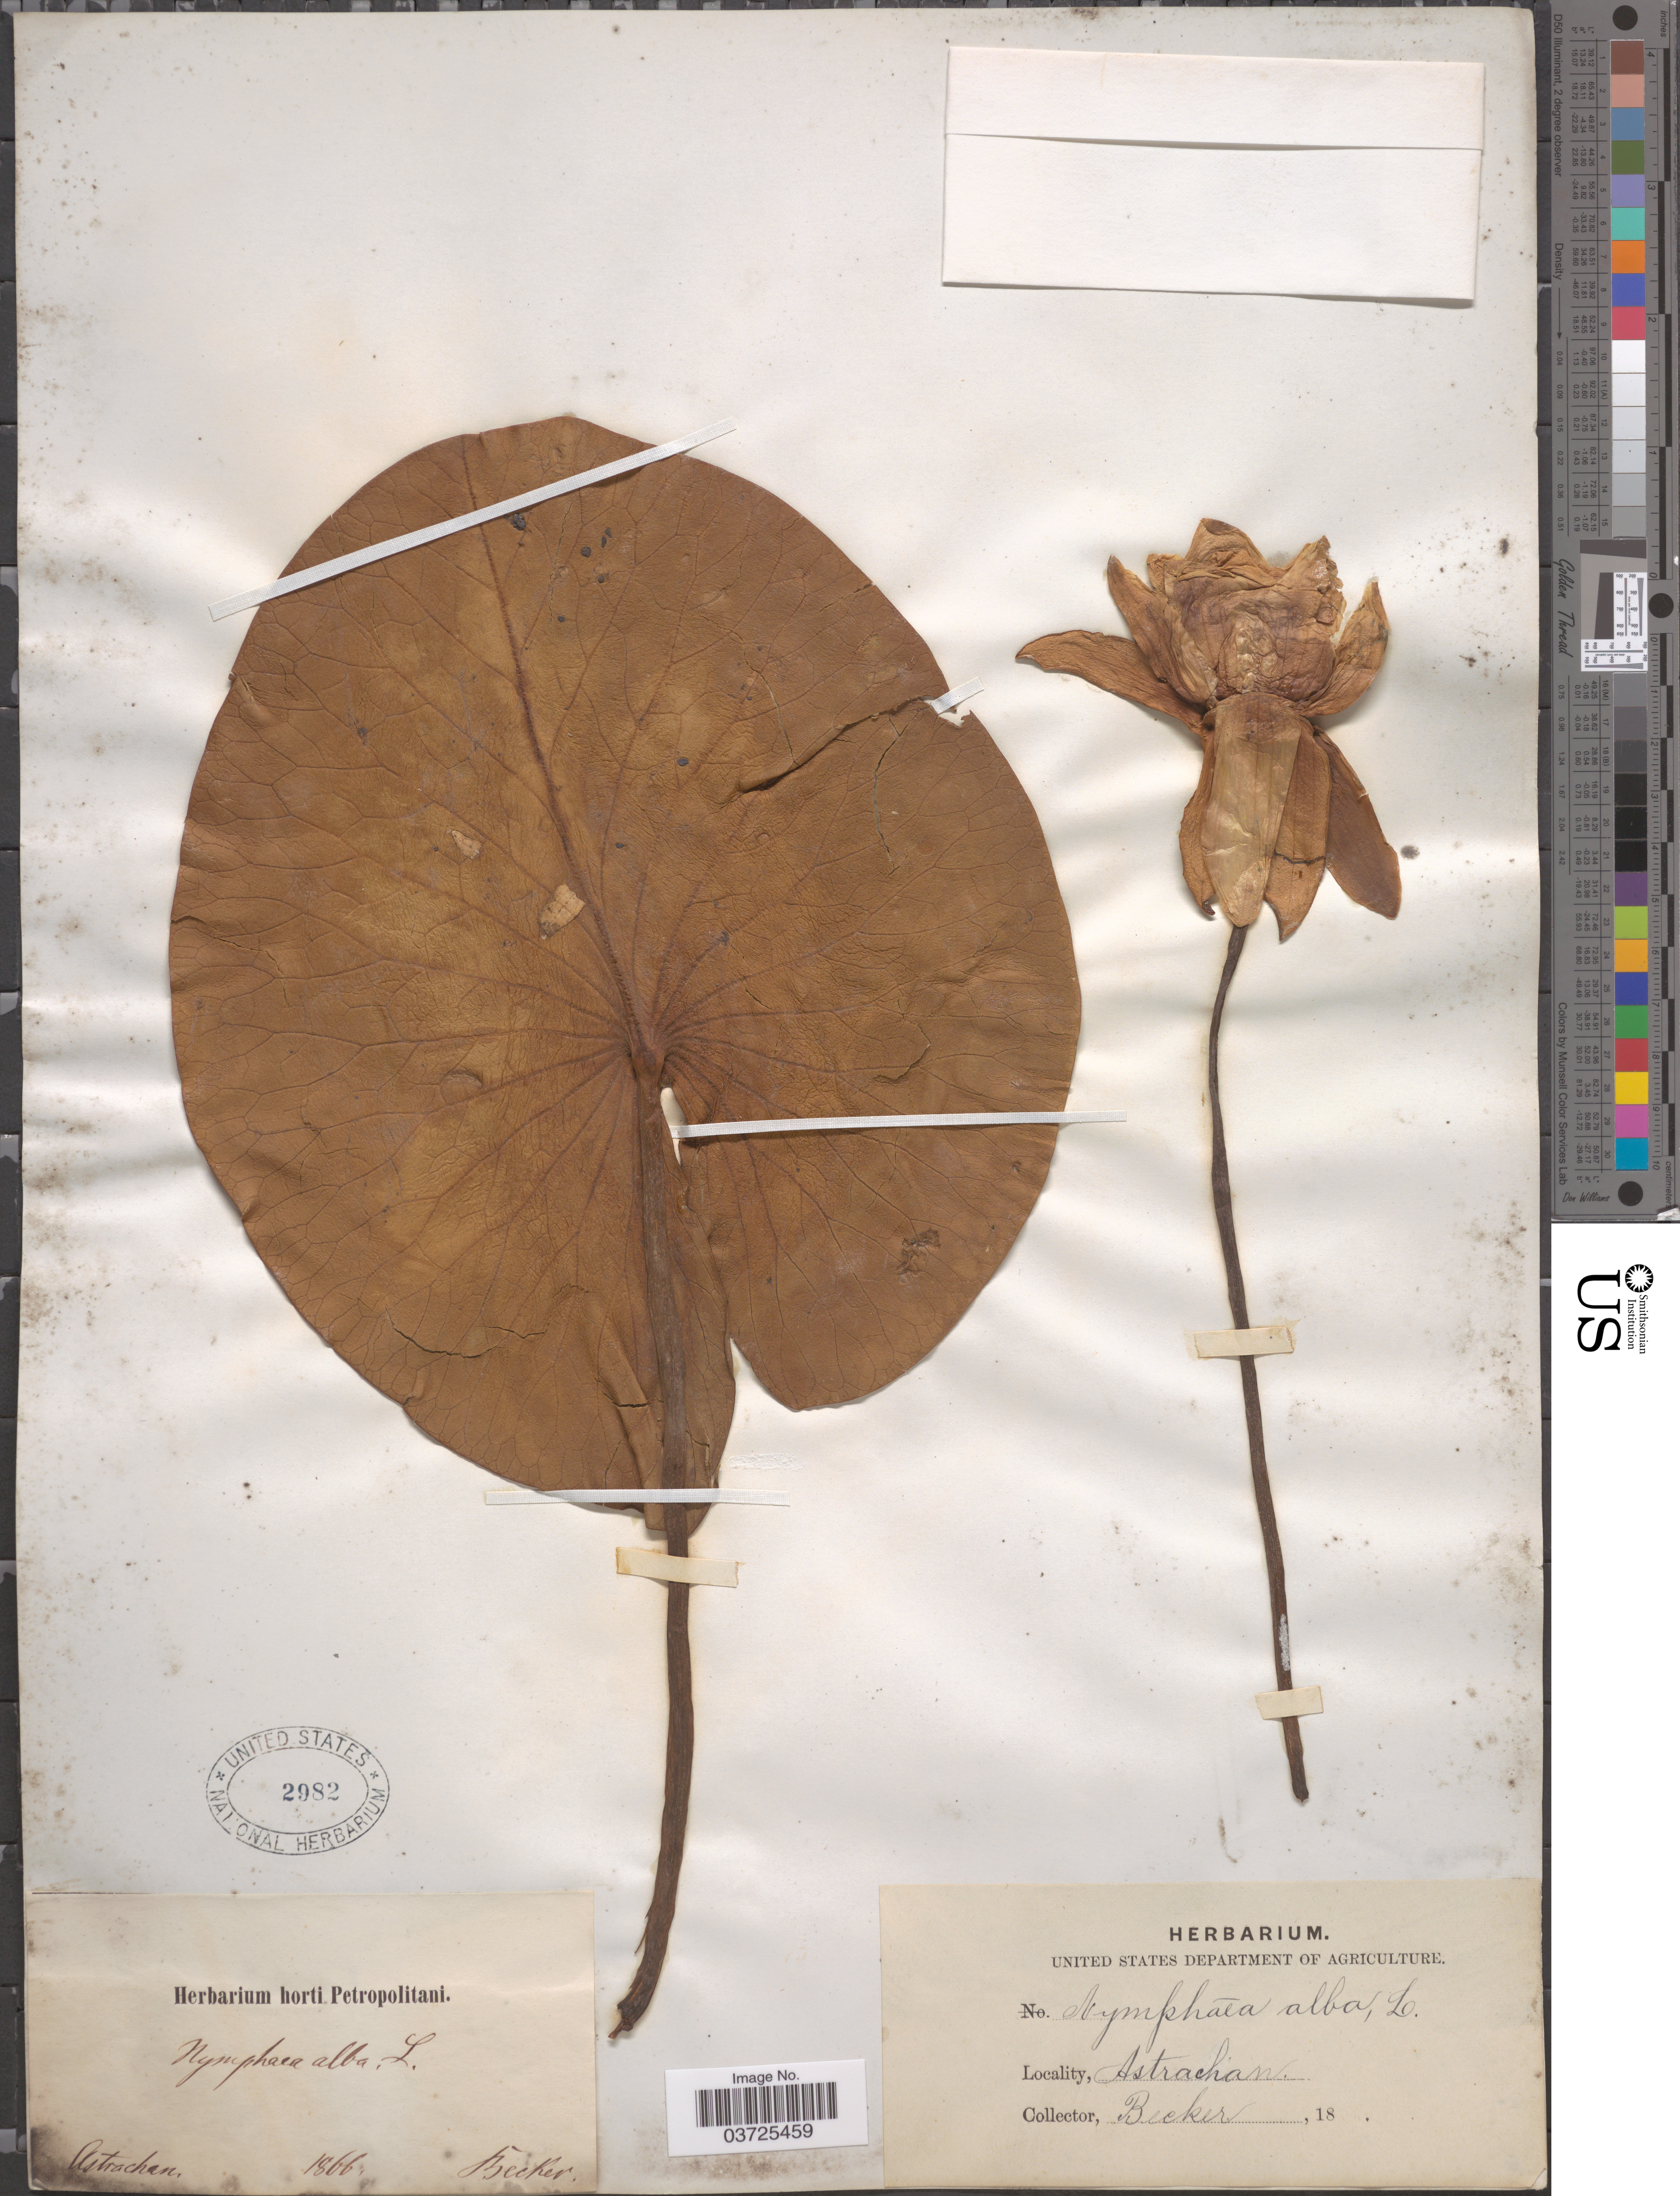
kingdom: Plantae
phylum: Tracheophyta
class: Magnoliopsida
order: Nymphaeales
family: Nymphaeaceae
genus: Nymphaea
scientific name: Nymphaea alba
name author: L.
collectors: -. Becker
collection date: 1866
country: Russian Federation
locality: Astrachan.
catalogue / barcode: US 2982